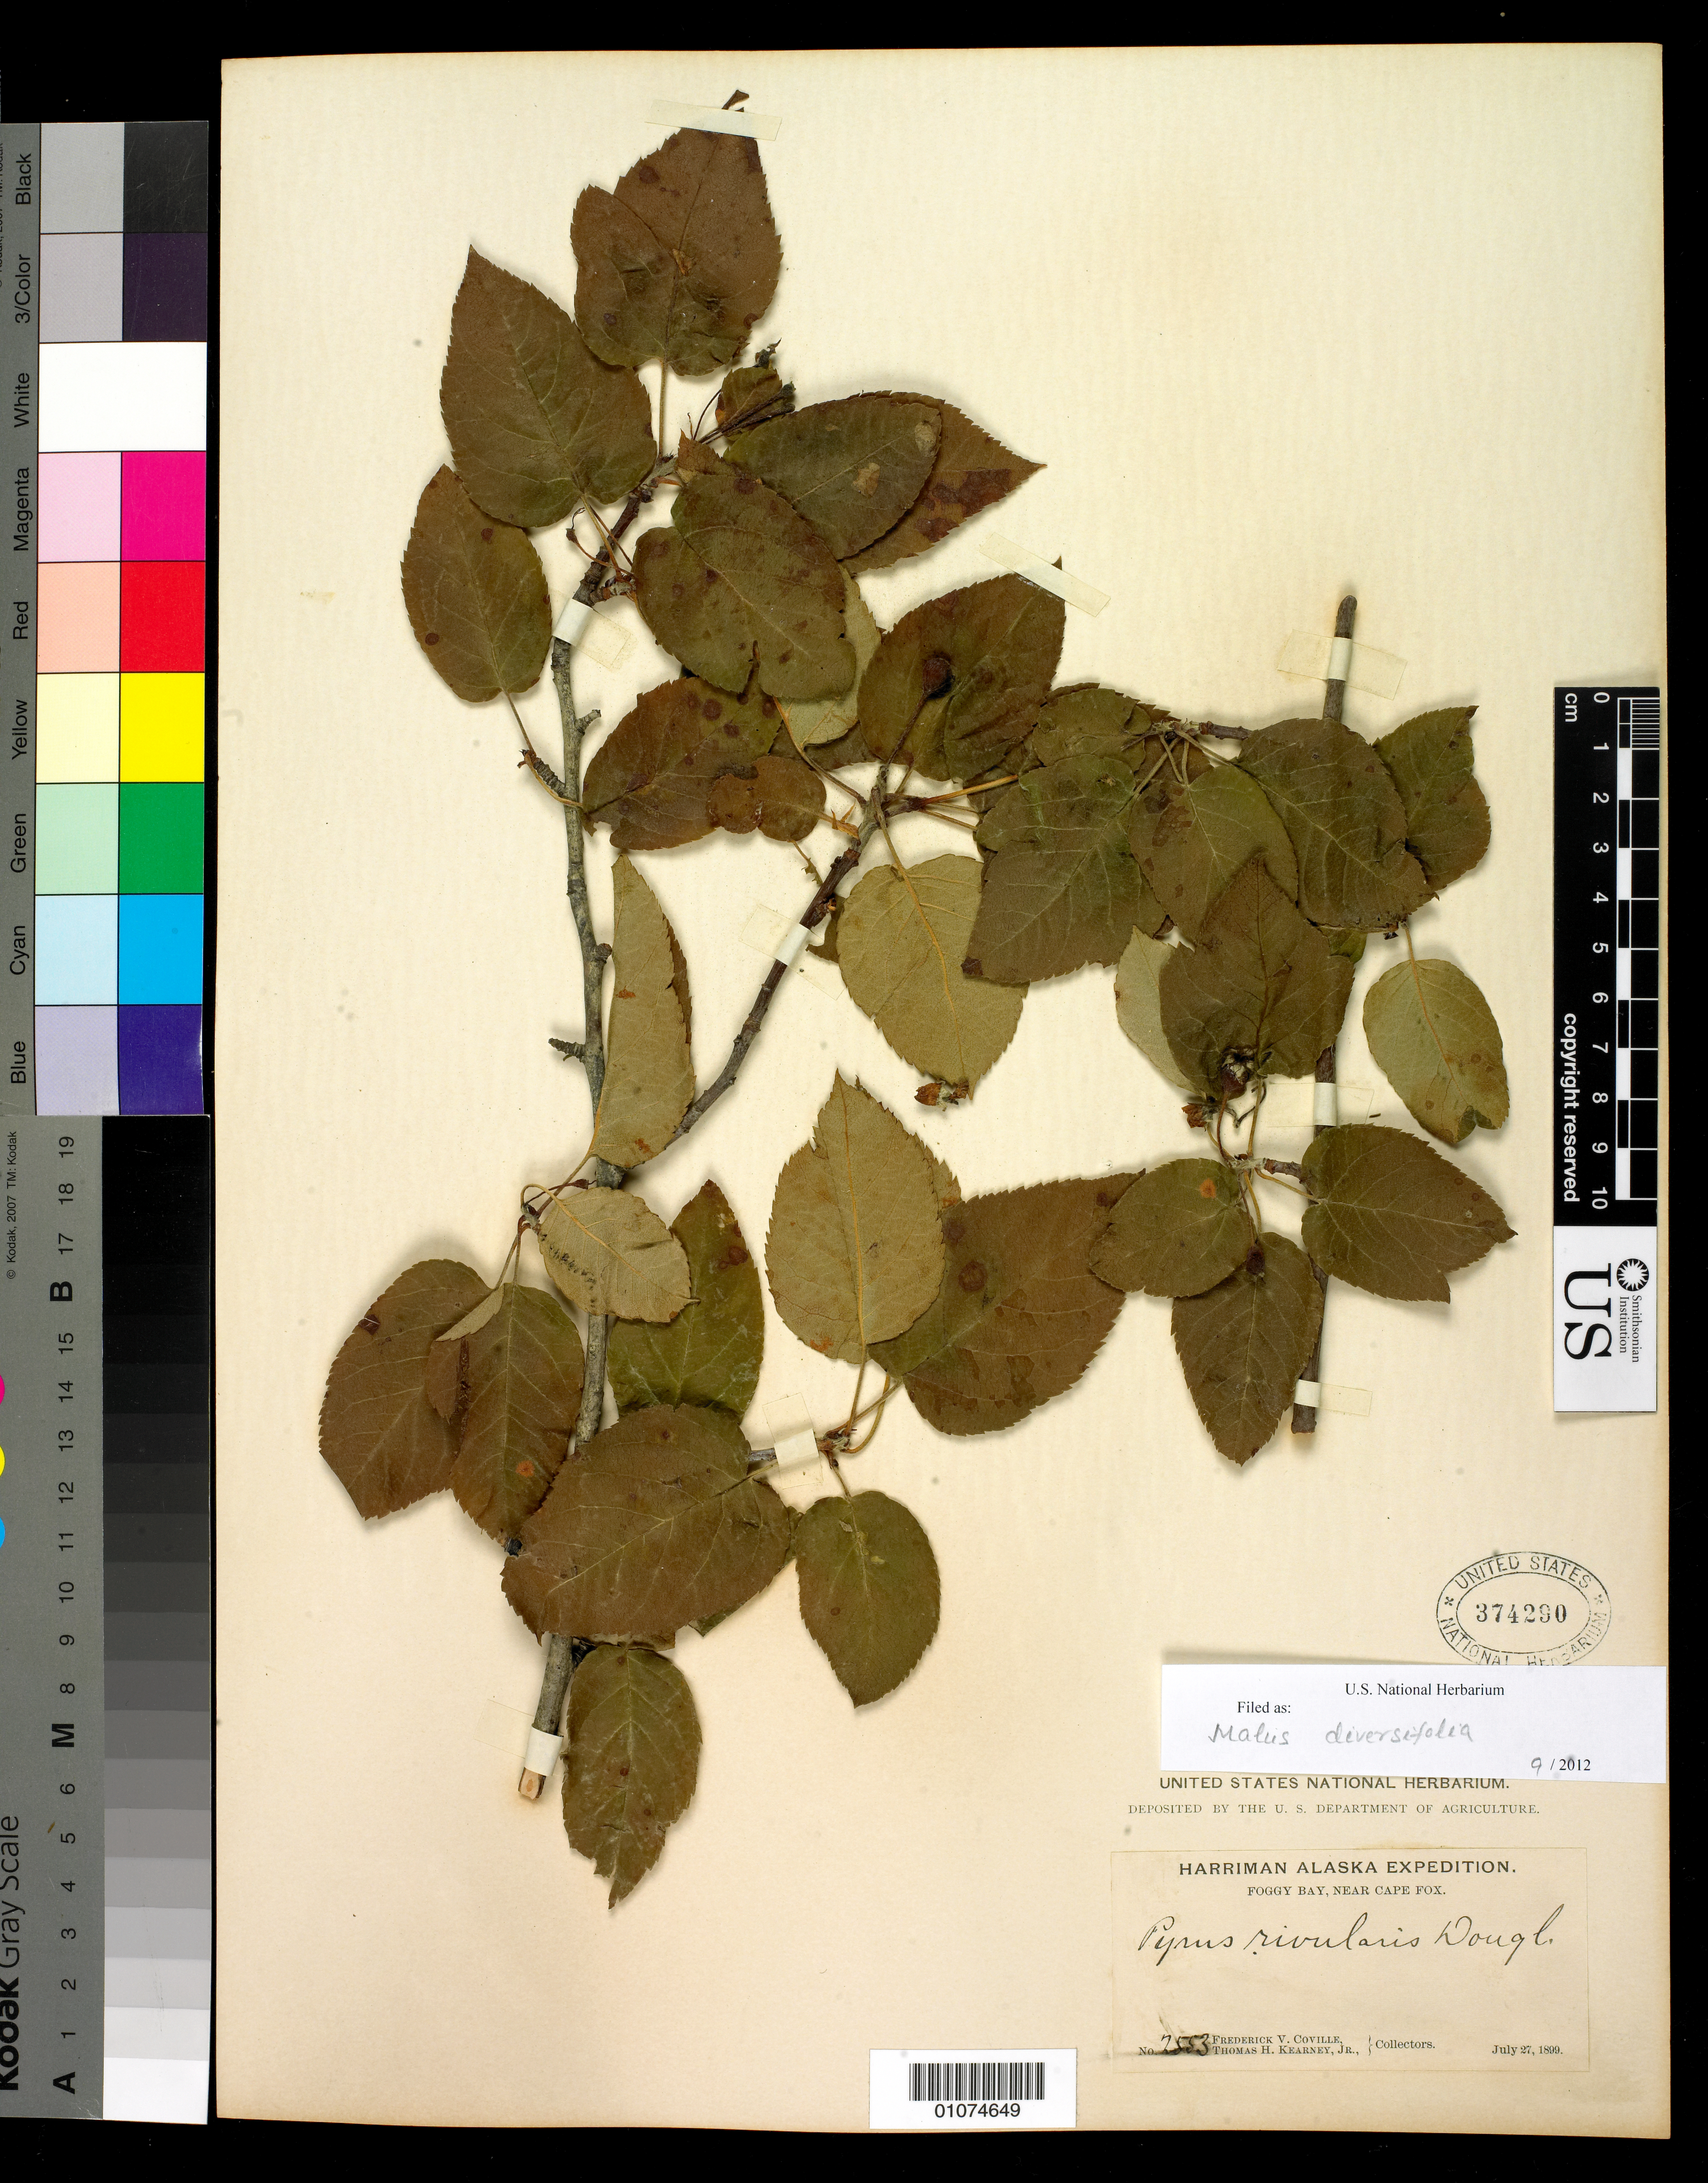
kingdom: Plantae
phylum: Tracheophyta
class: Magnoliopsida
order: Rosales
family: Rosaceae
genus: Malus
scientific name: Malus diversifolia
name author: (Bong.) M. Roem.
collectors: F. V. Coville & T. H. Kearney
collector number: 203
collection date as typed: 17 Jul 1899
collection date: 1899-07-17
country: United States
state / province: Alaska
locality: Foggy Bay, near Cape Fox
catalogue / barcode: US 374290